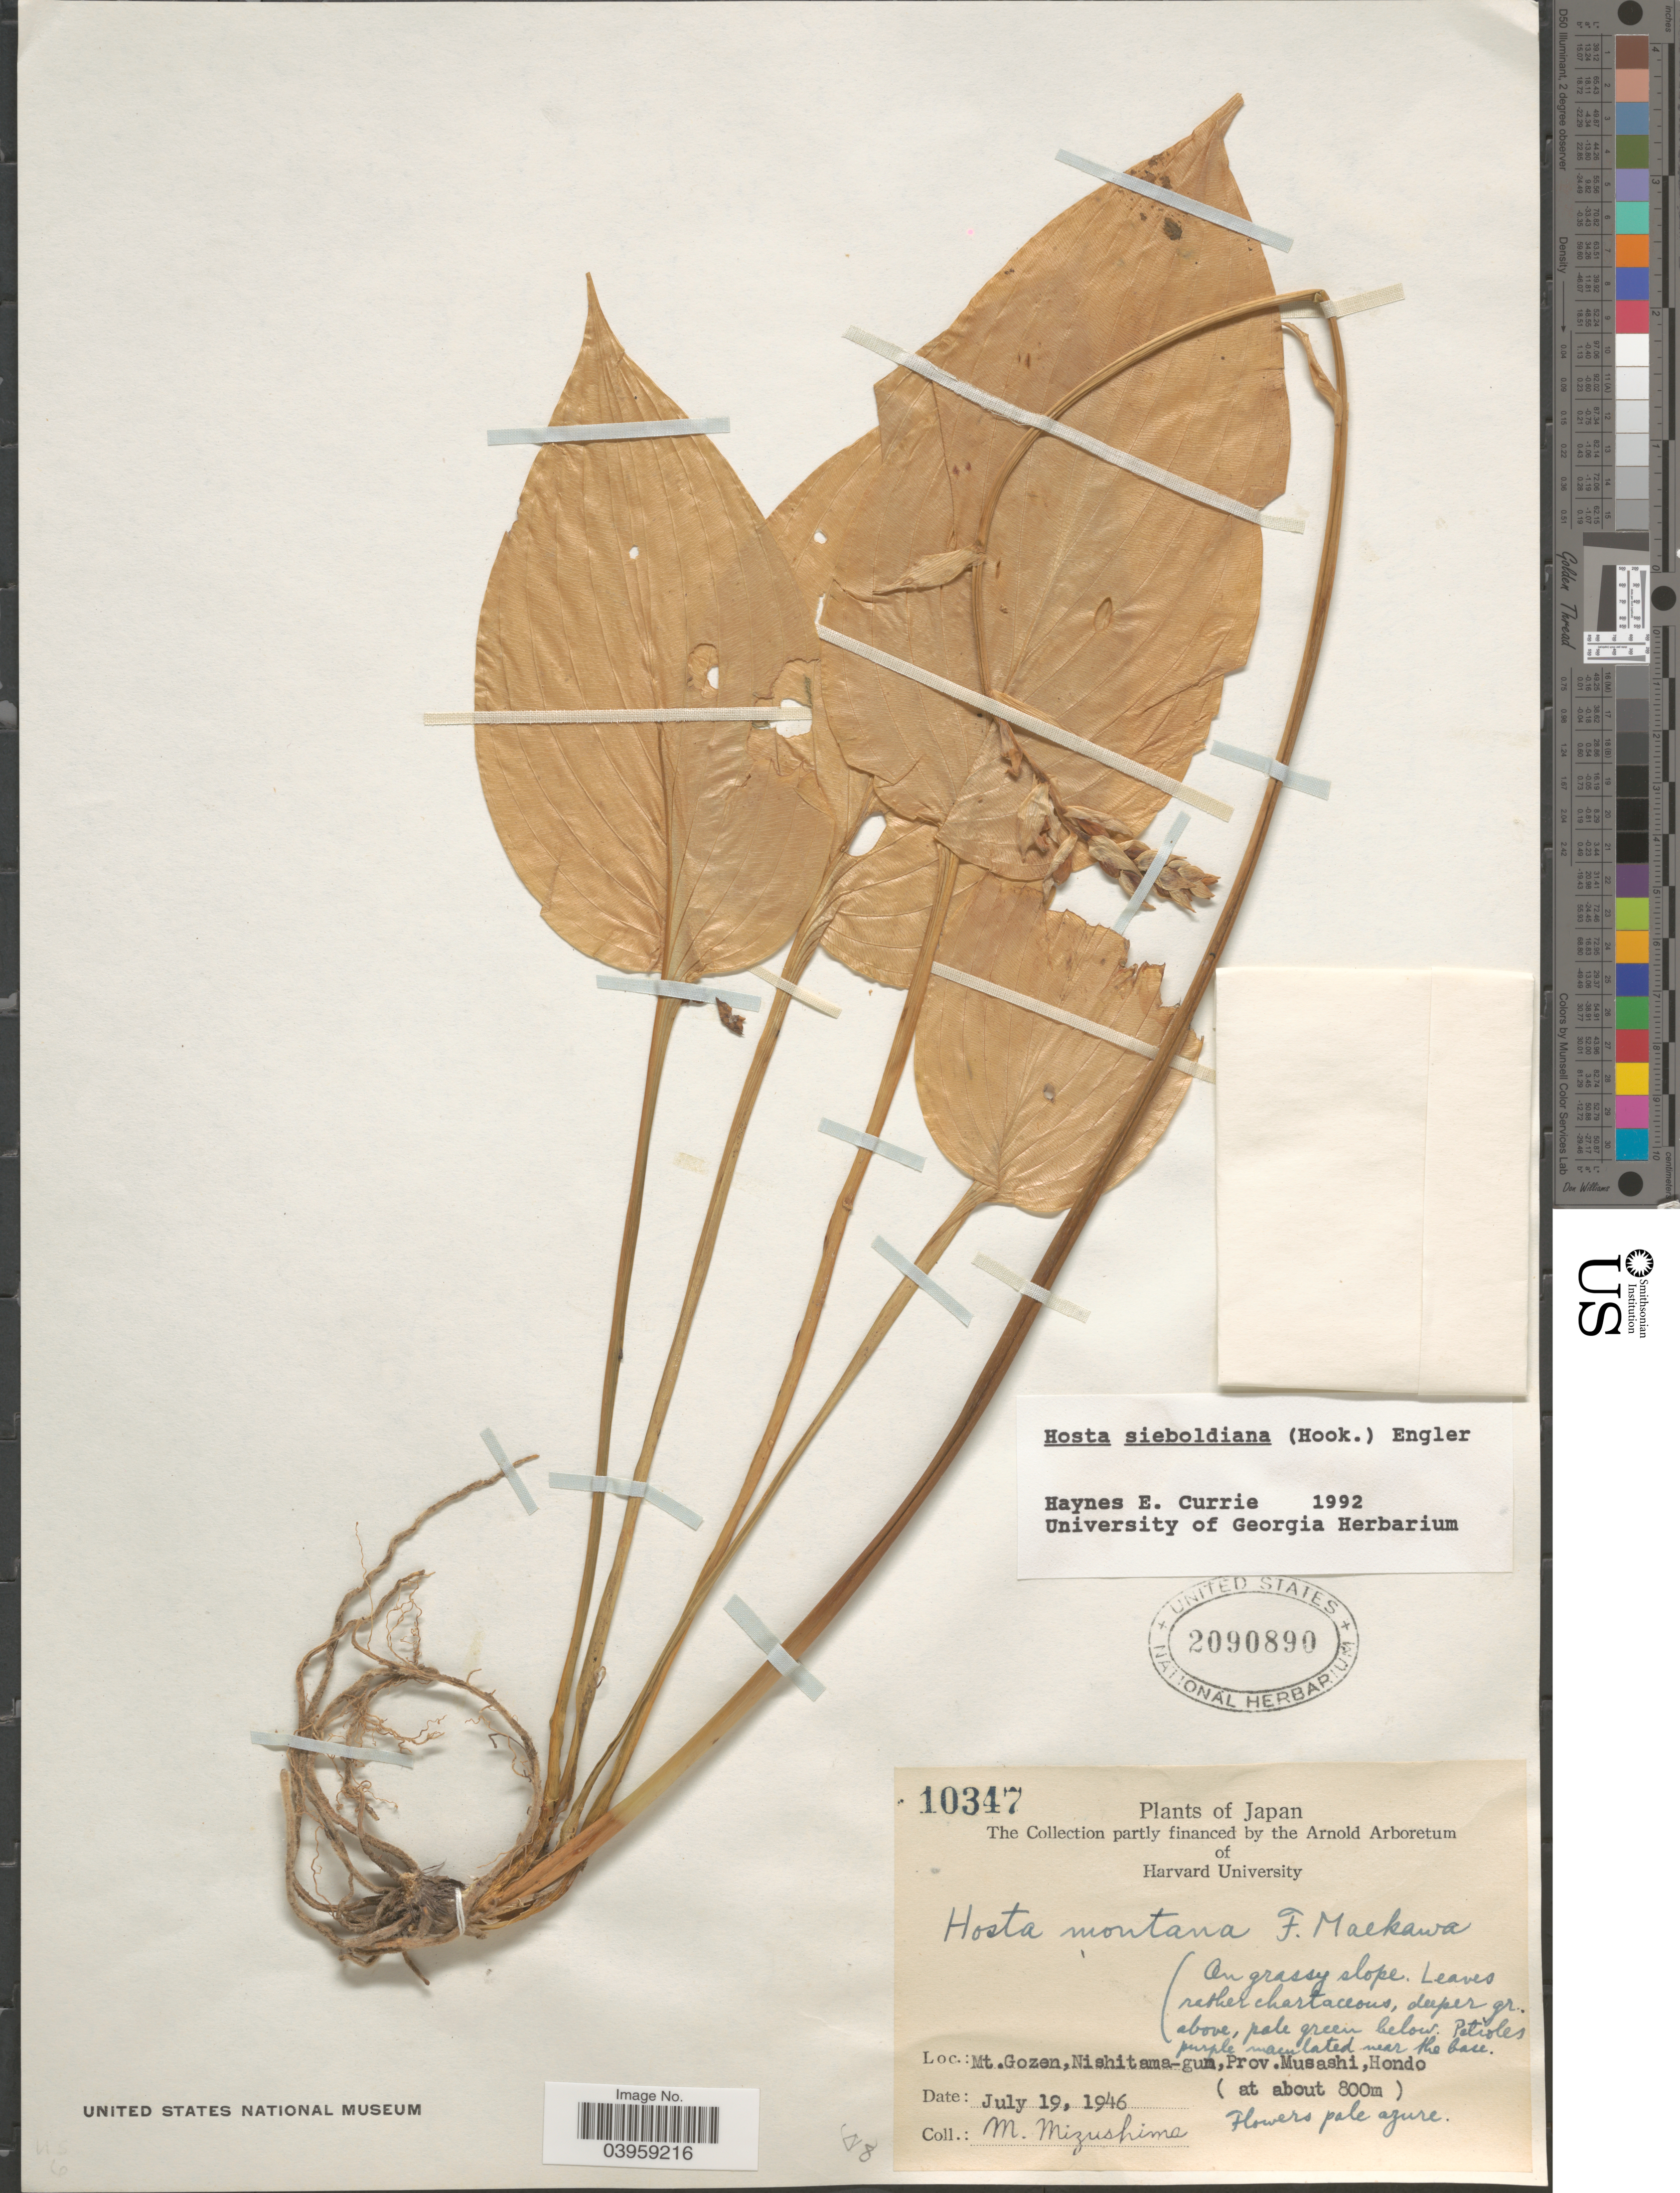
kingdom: Plantae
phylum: Tracheophyta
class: Liliopsida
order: Asparagales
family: Asparagaceae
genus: Hosta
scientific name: Hosta sieboldiana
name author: Engl.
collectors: M. Mizushima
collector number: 10347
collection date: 1946-07-19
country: Japan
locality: Mt. Gozen, Nishitama-gun, Prov. Musashi, Hondo.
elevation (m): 800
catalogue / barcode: US 2090890